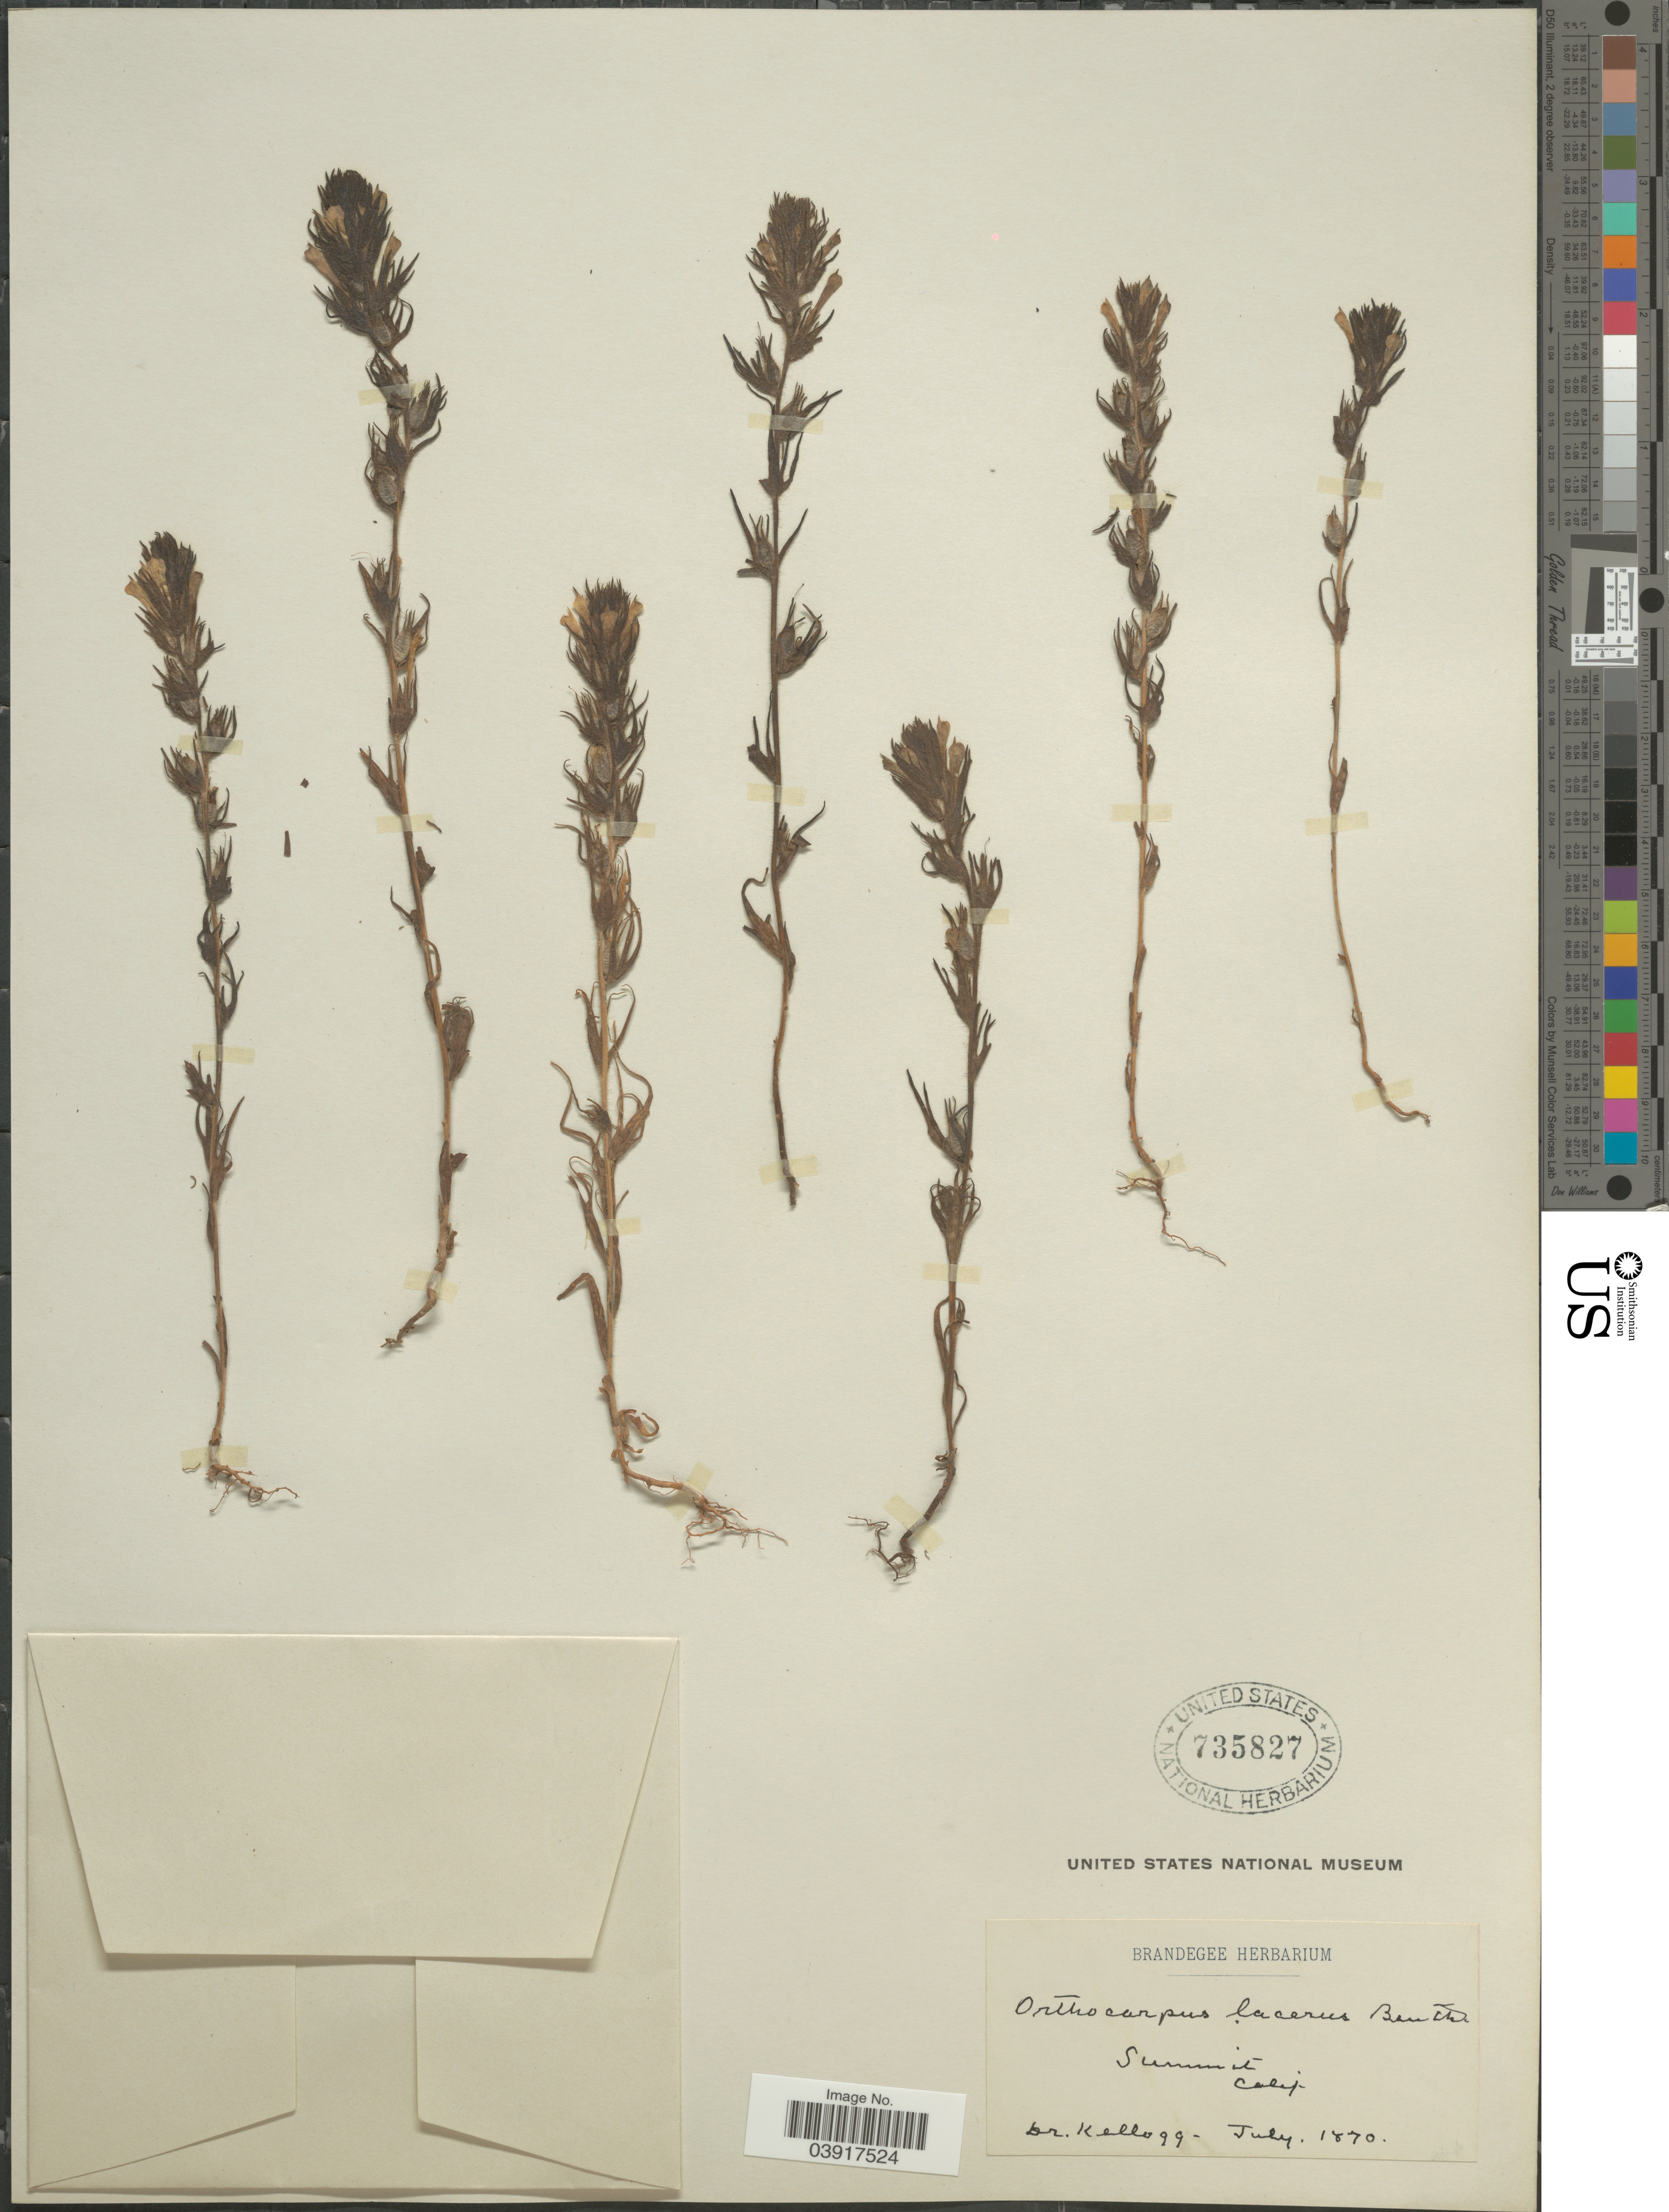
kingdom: Plantae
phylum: Tracheophyta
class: Magnoliopsida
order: Lamiales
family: Orobanchaceae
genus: Orthocarpus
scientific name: Orthocarpus lacerus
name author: Benth.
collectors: -- Kellogg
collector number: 99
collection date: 1870-07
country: United States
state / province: California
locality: Summit.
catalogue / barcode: US 735827